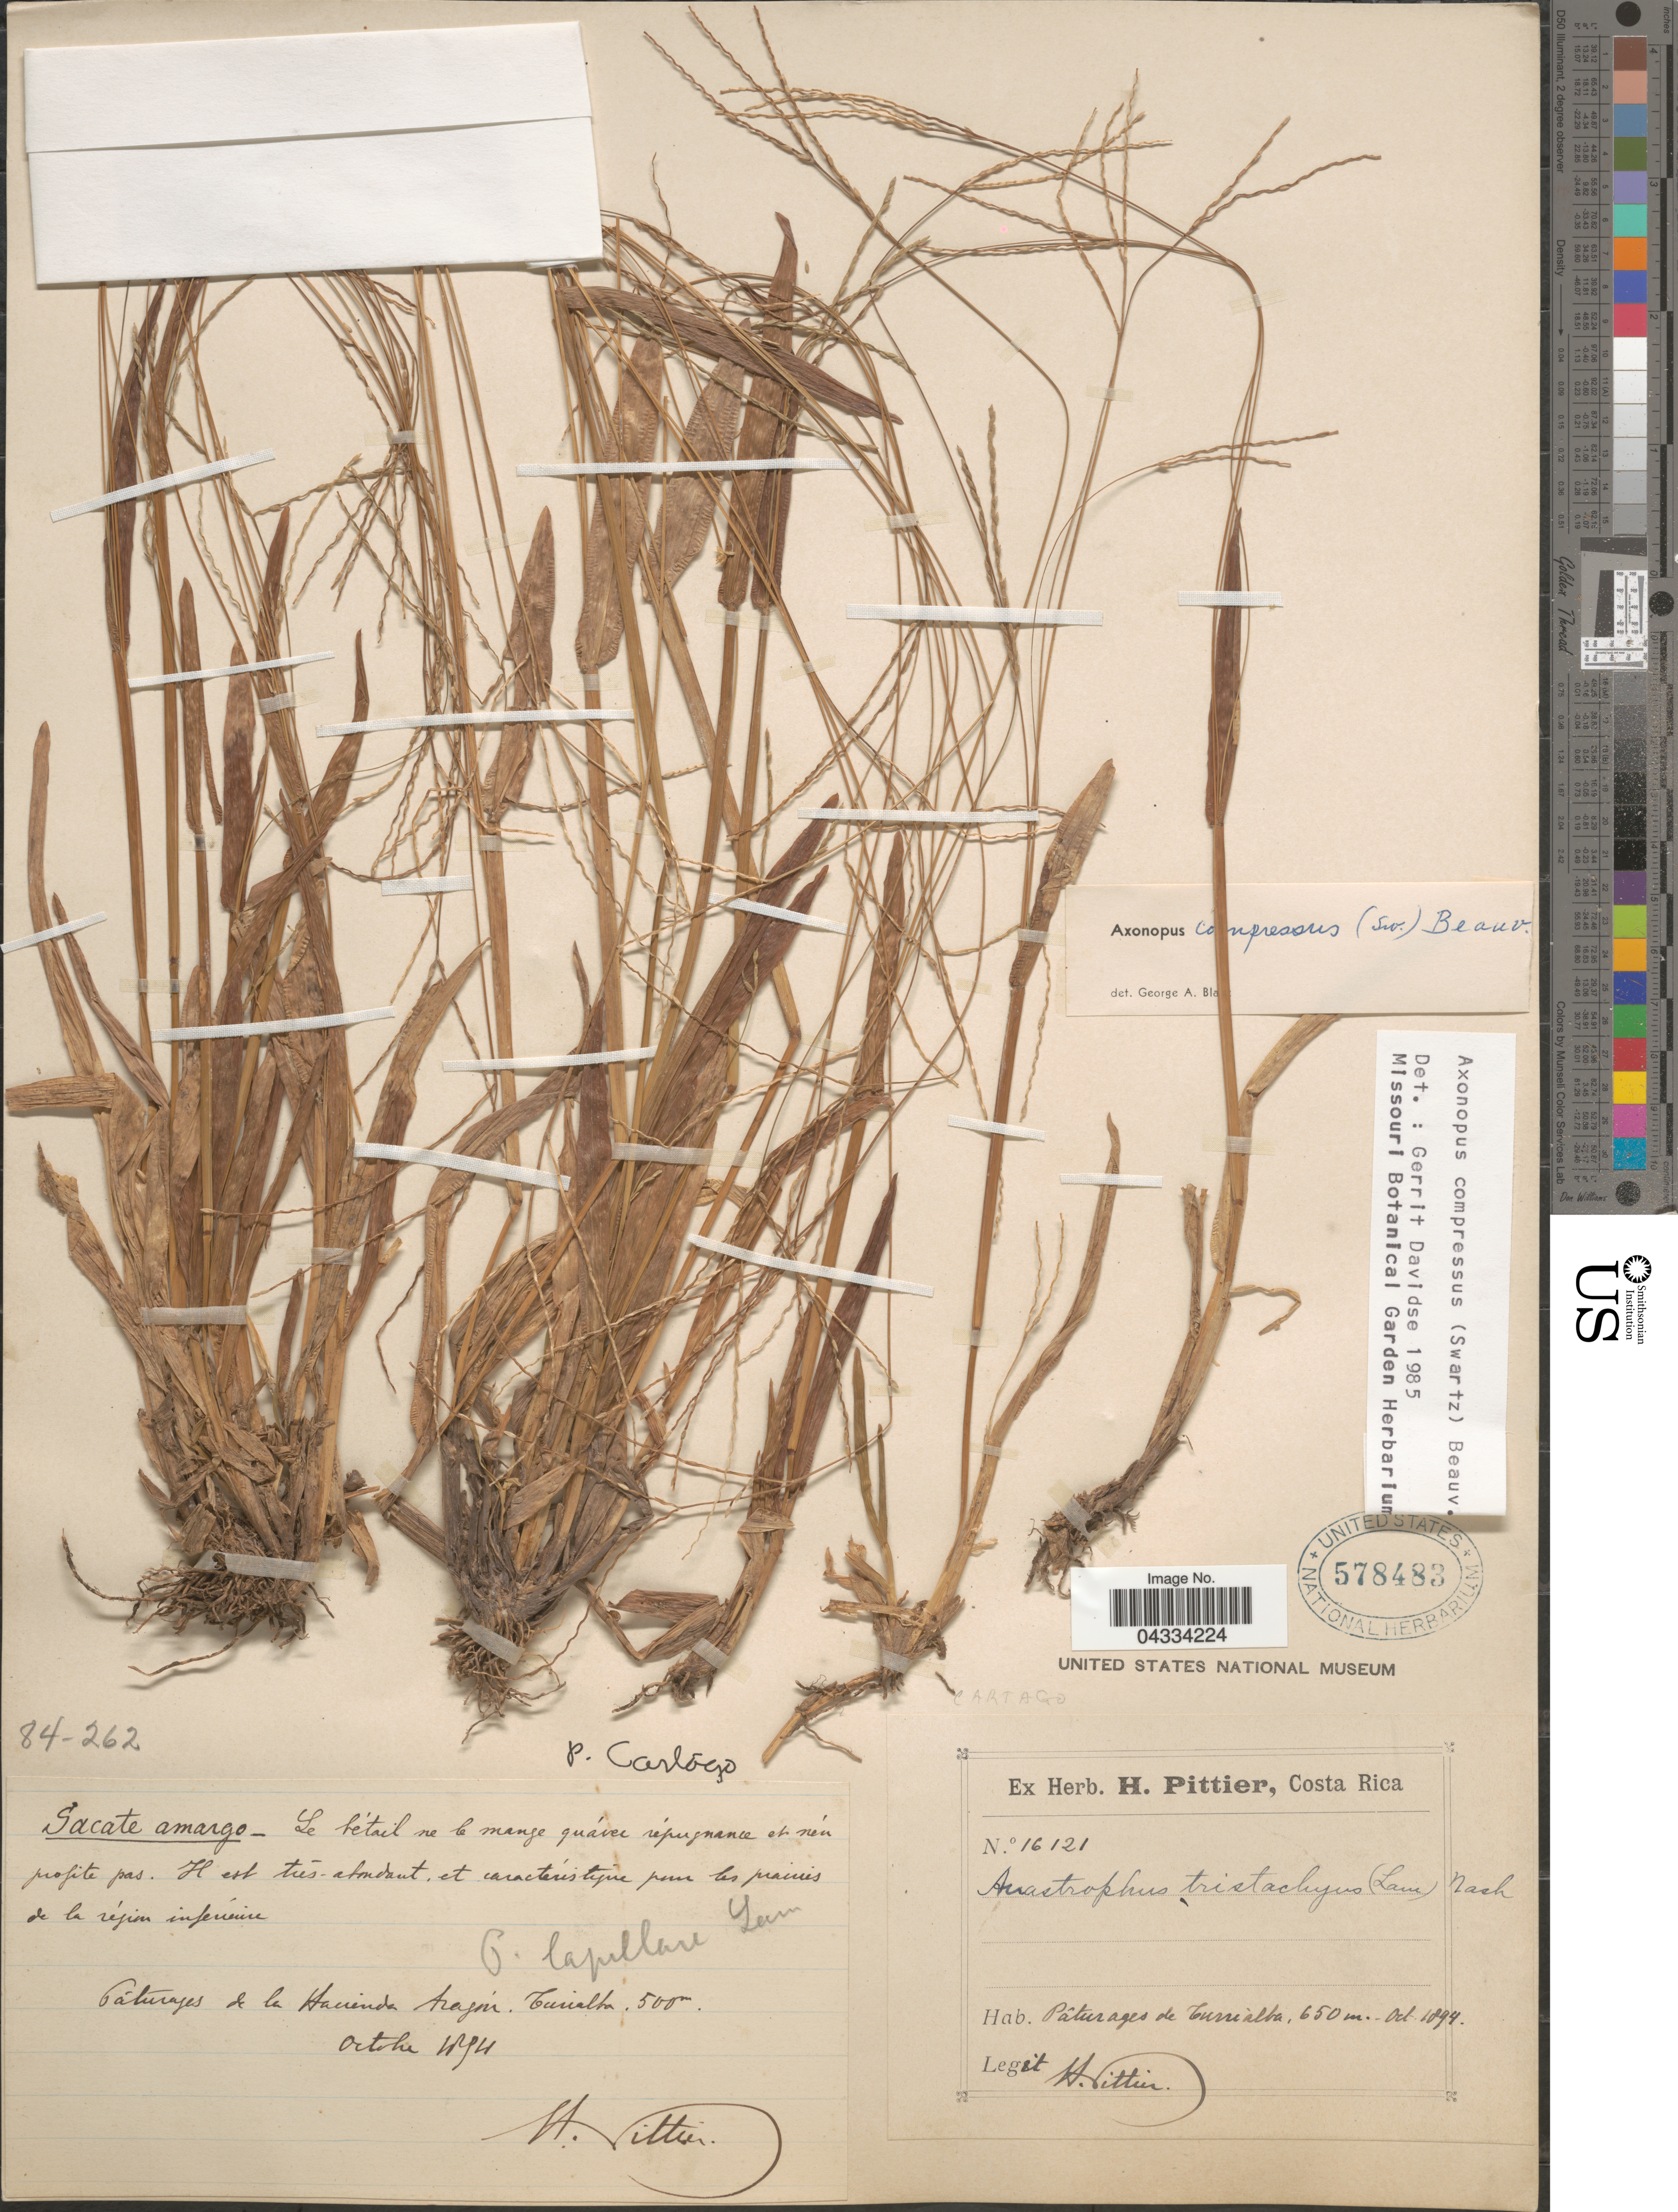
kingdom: Plantae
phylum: Tracheophyta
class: Liliopsida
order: Poales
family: Poaceae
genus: Axonopus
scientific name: Axonopus compressus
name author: (Sw.) P. Beauv.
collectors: H. F. Pittier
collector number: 16121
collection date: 1894-10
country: Costa Rica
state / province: Cartago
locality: Páturages de Turrialba.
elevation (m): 650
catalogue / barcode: US 578483